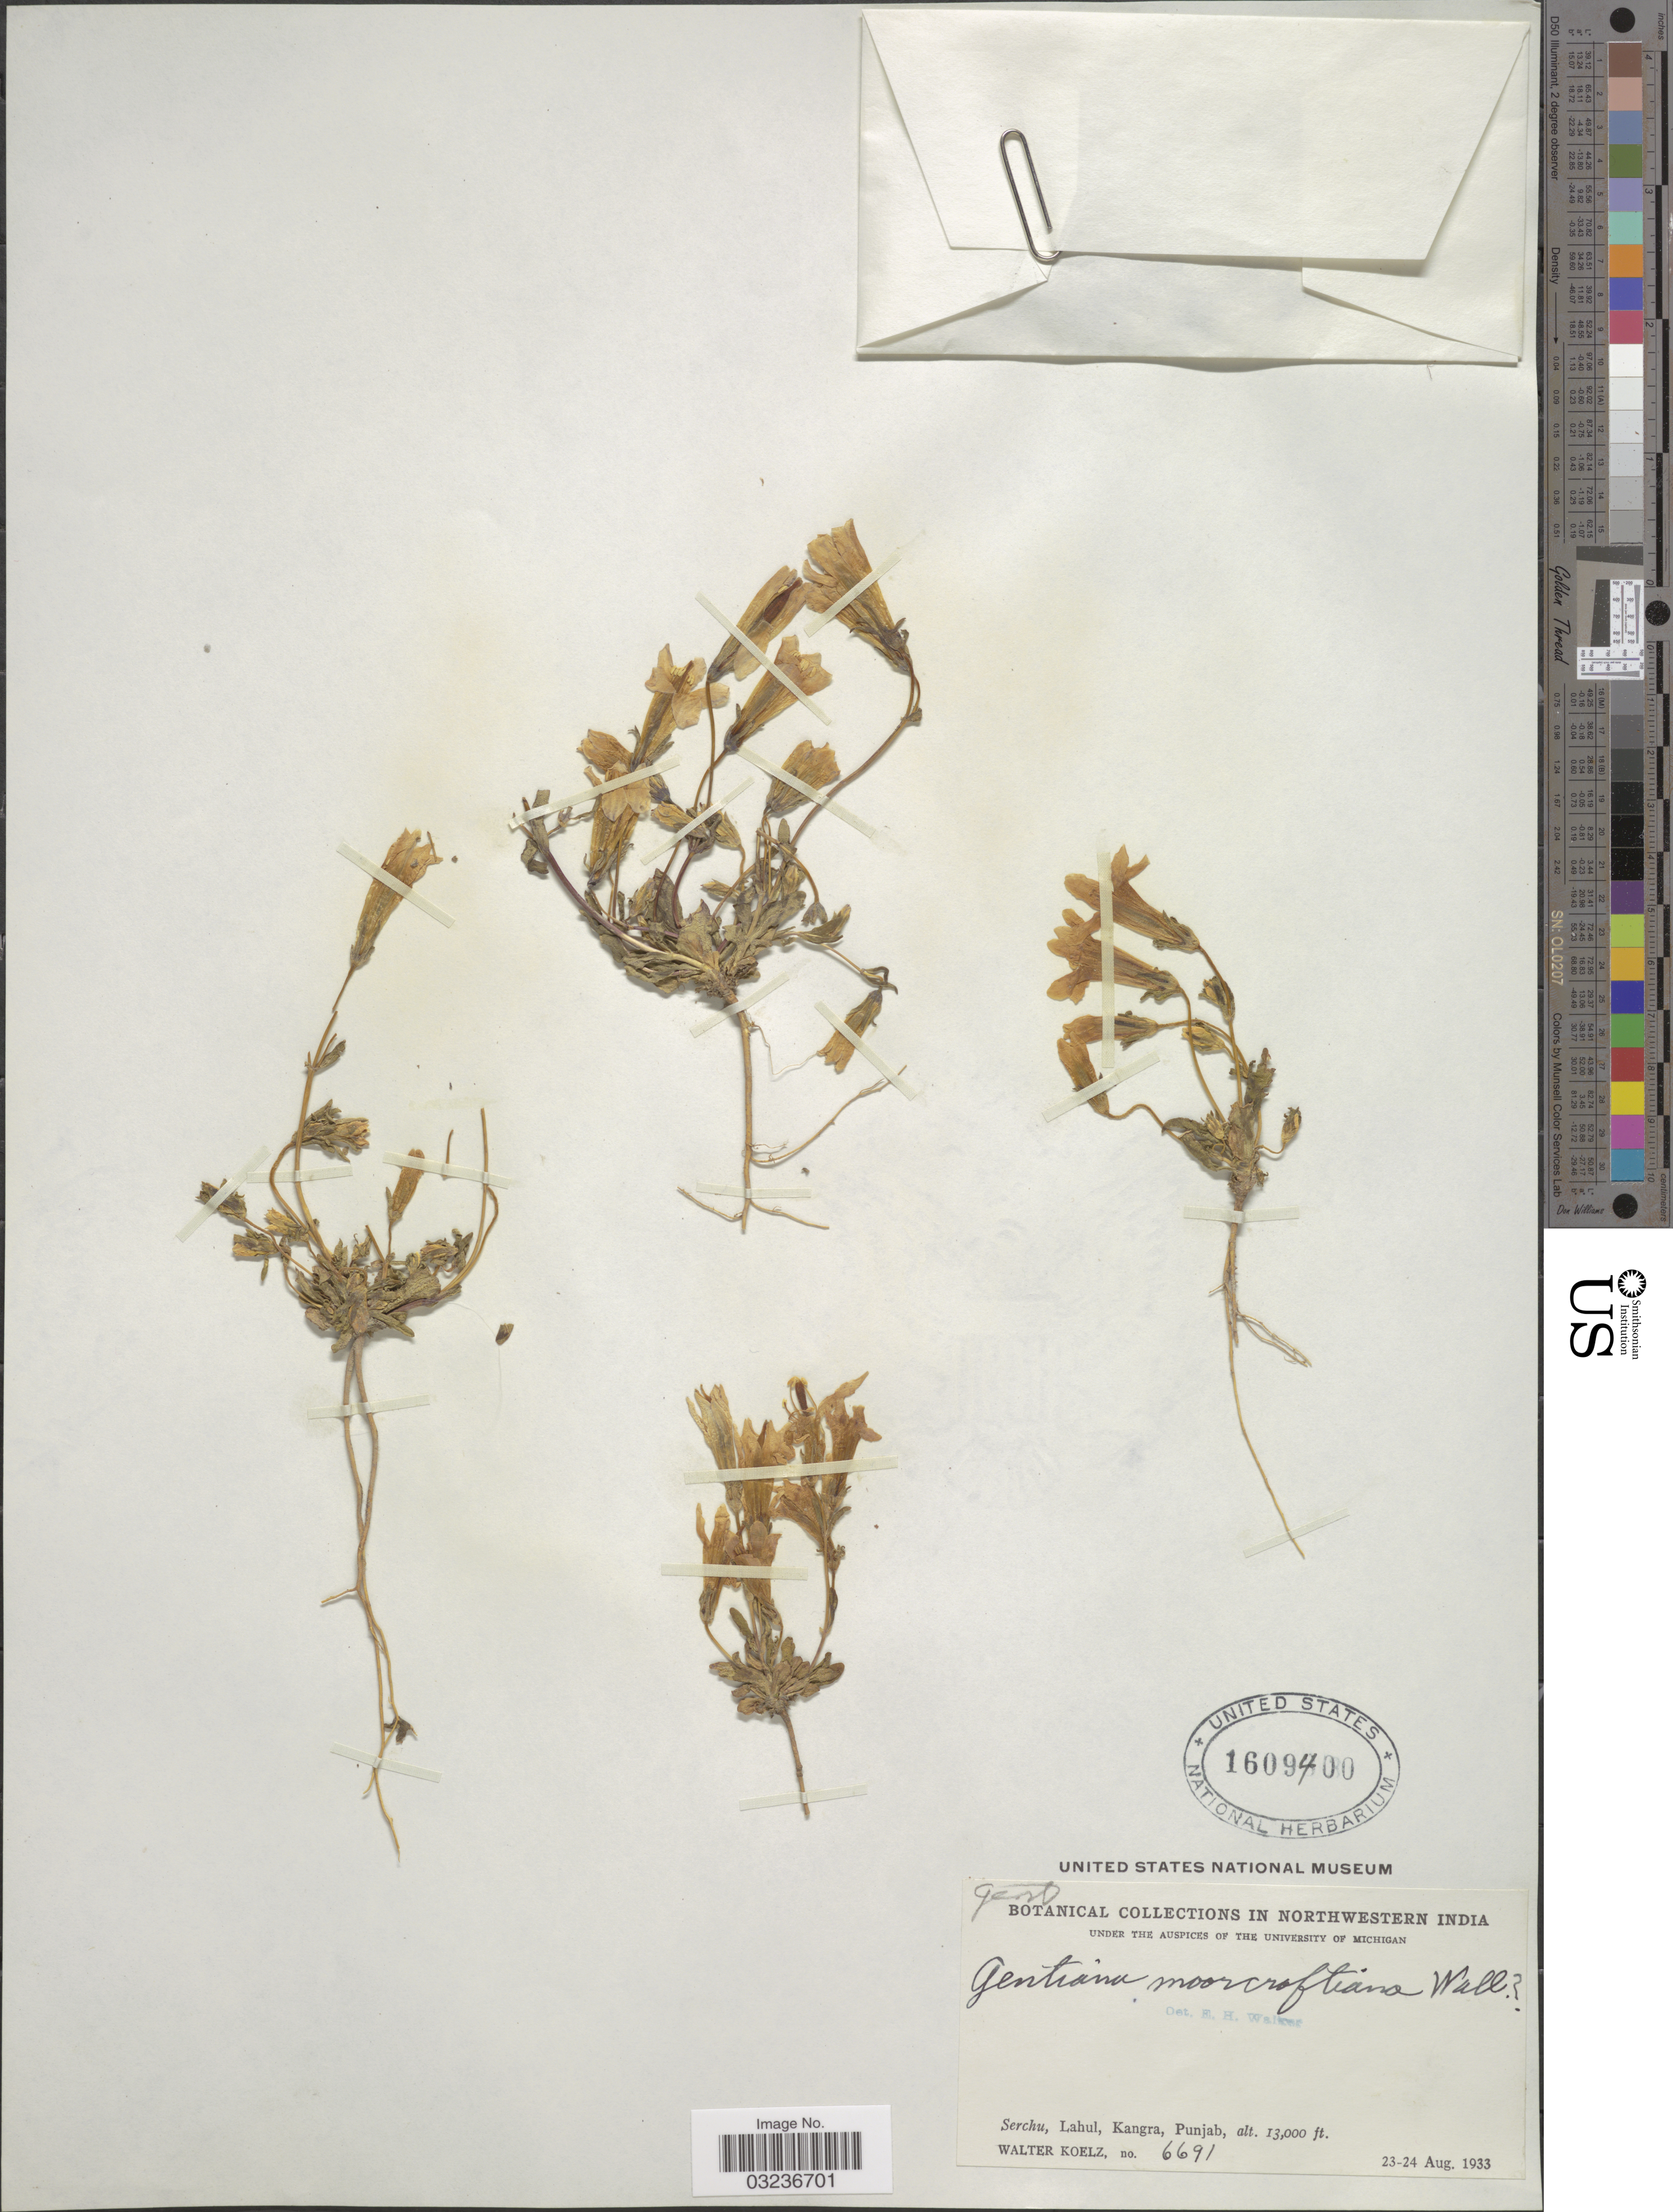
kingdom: Plantae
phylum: Tracheophyta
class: Magnoliopsida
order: Gentianales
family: Gentianaceae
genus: Gentiana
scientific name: Gentiana moorcroftiana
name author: Wall. ex G. Don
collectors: W. N. Koelz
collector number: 6691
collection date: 1933-08-23/1933-08-24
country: India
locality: Northwestern India, Serchu, Lahul, Kangra, Punjab.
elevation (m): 3962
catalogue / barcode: US 1609400